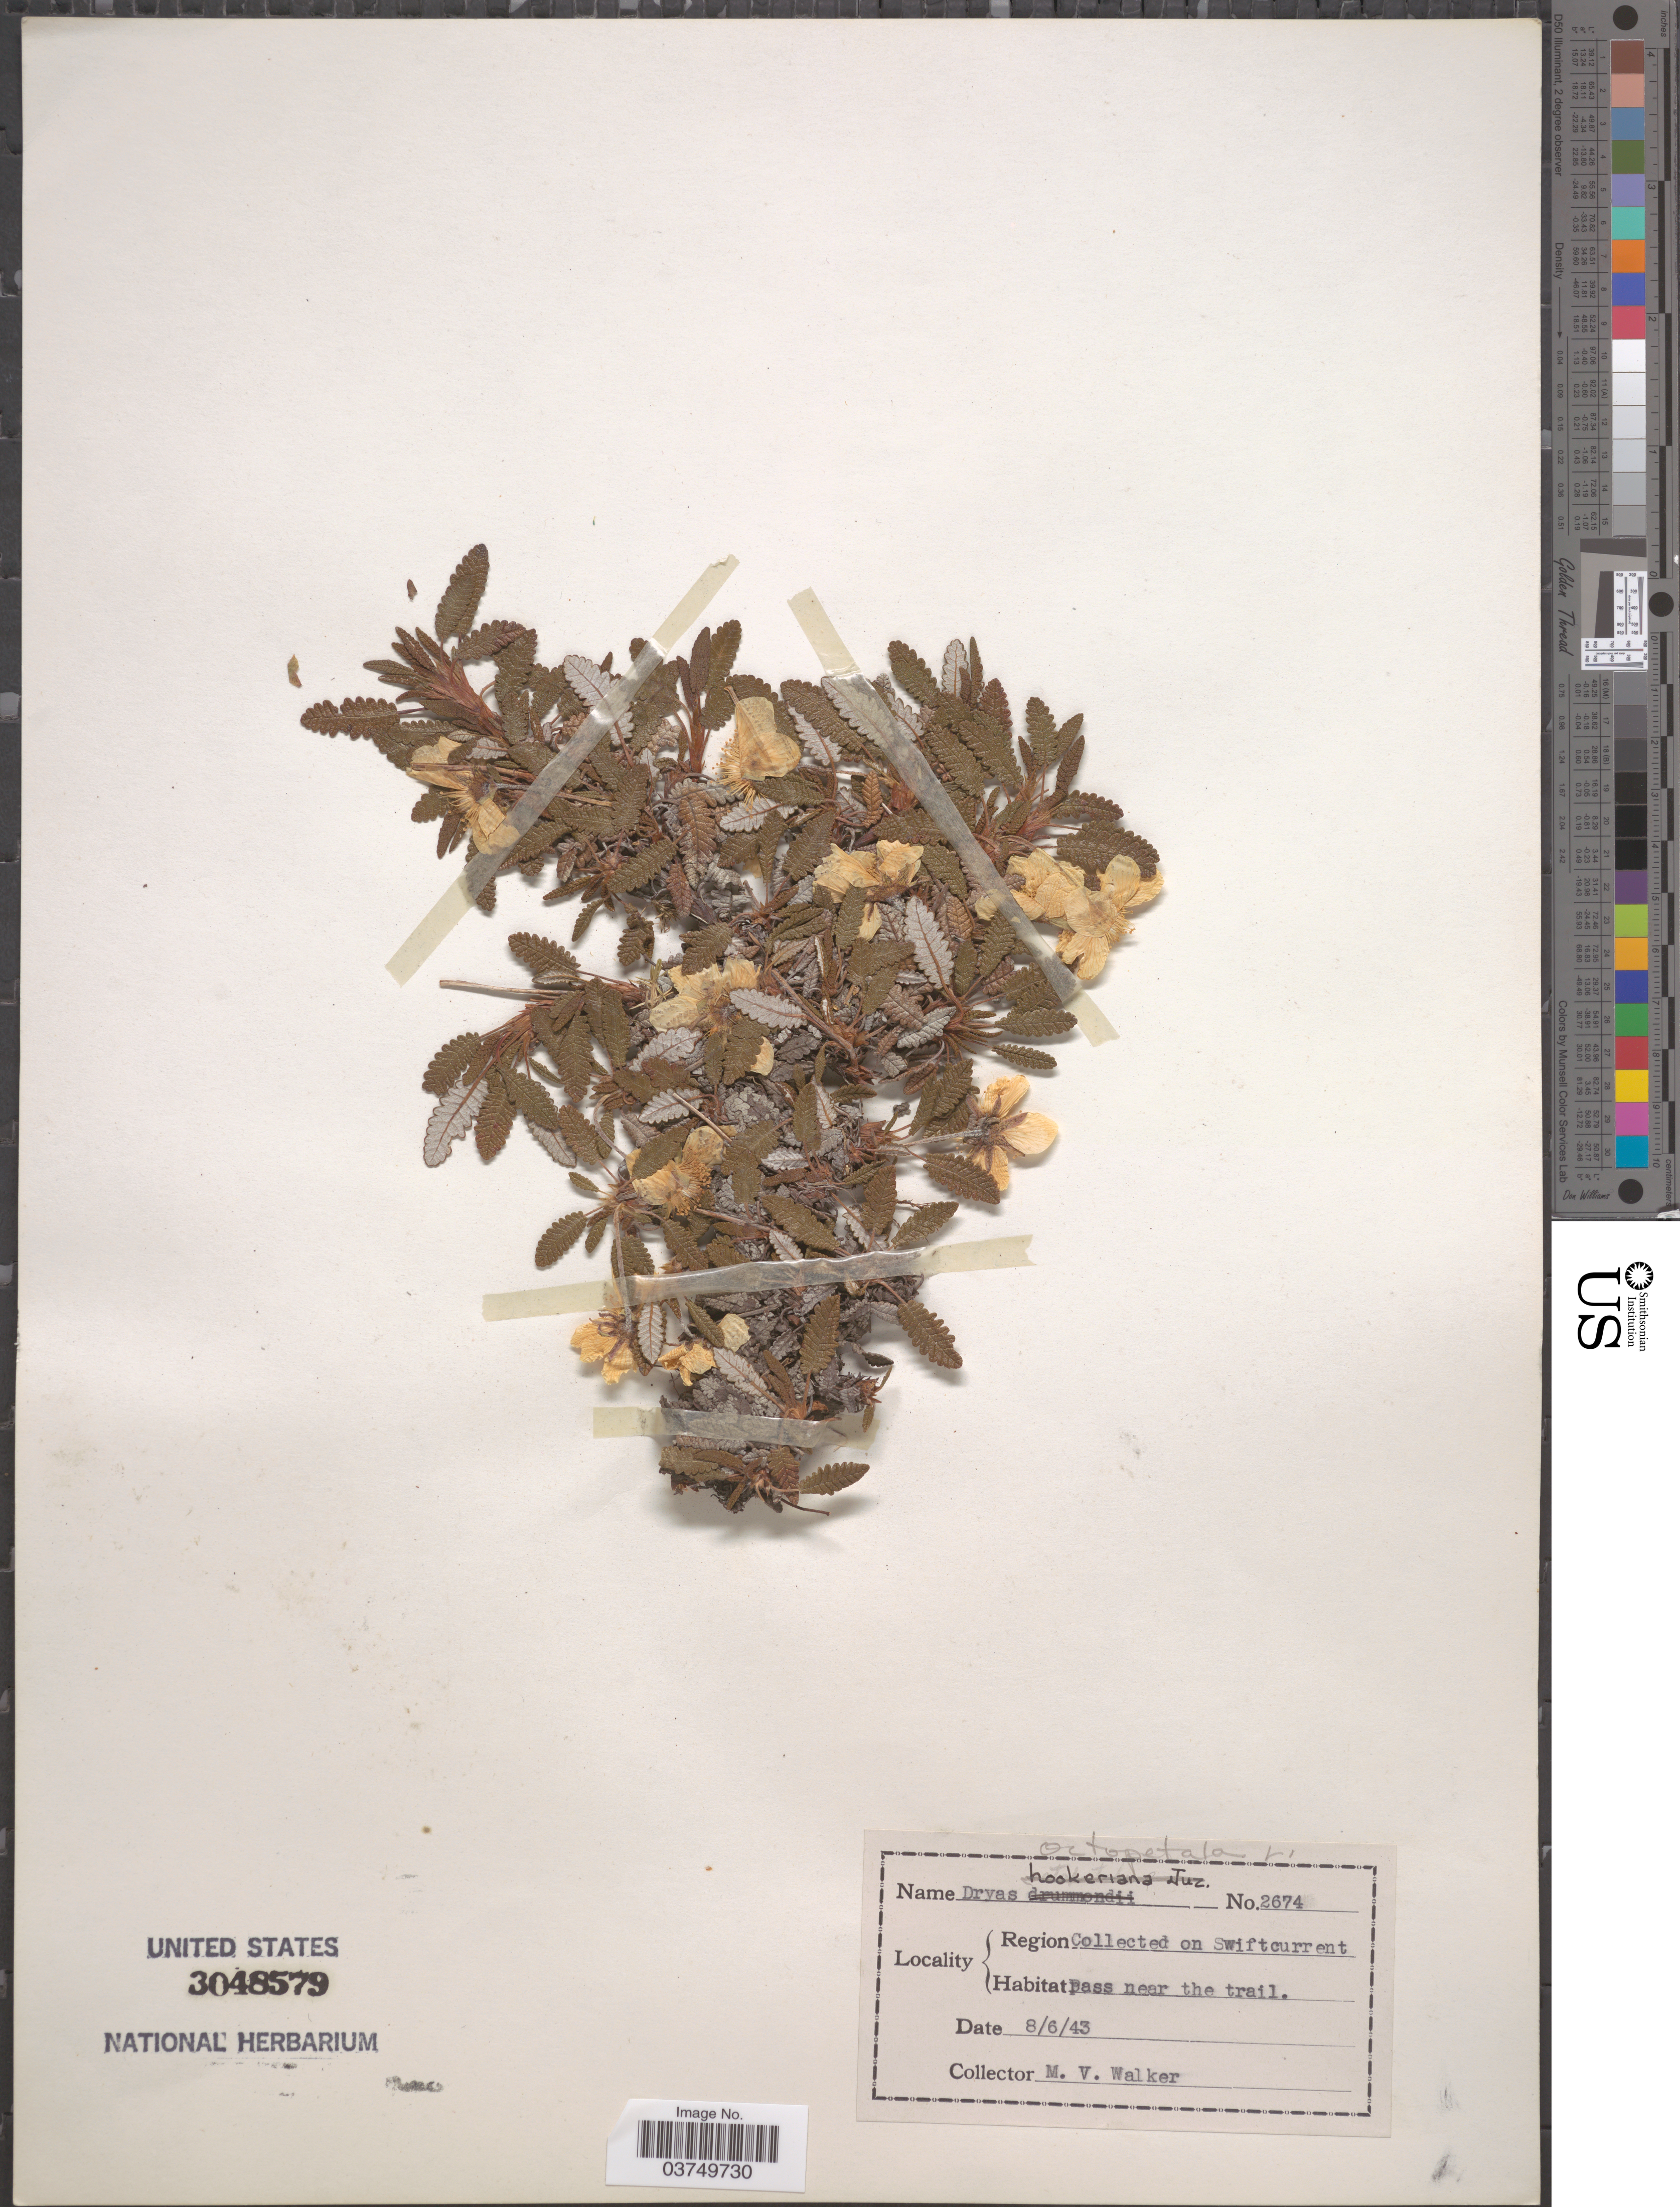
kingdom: Plantae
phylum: Tracheophyta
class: Magnoliopsida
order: Rosales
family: Rosaceae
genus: Dryas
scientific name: Dryas octopetala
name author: L.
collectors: M. Walker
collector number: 2674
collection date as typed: Transcribed d/m/y: 6/8/43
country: United States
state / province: Montana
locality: On Swiftcurrent. Pass near the trail.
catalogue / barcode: US 3048579